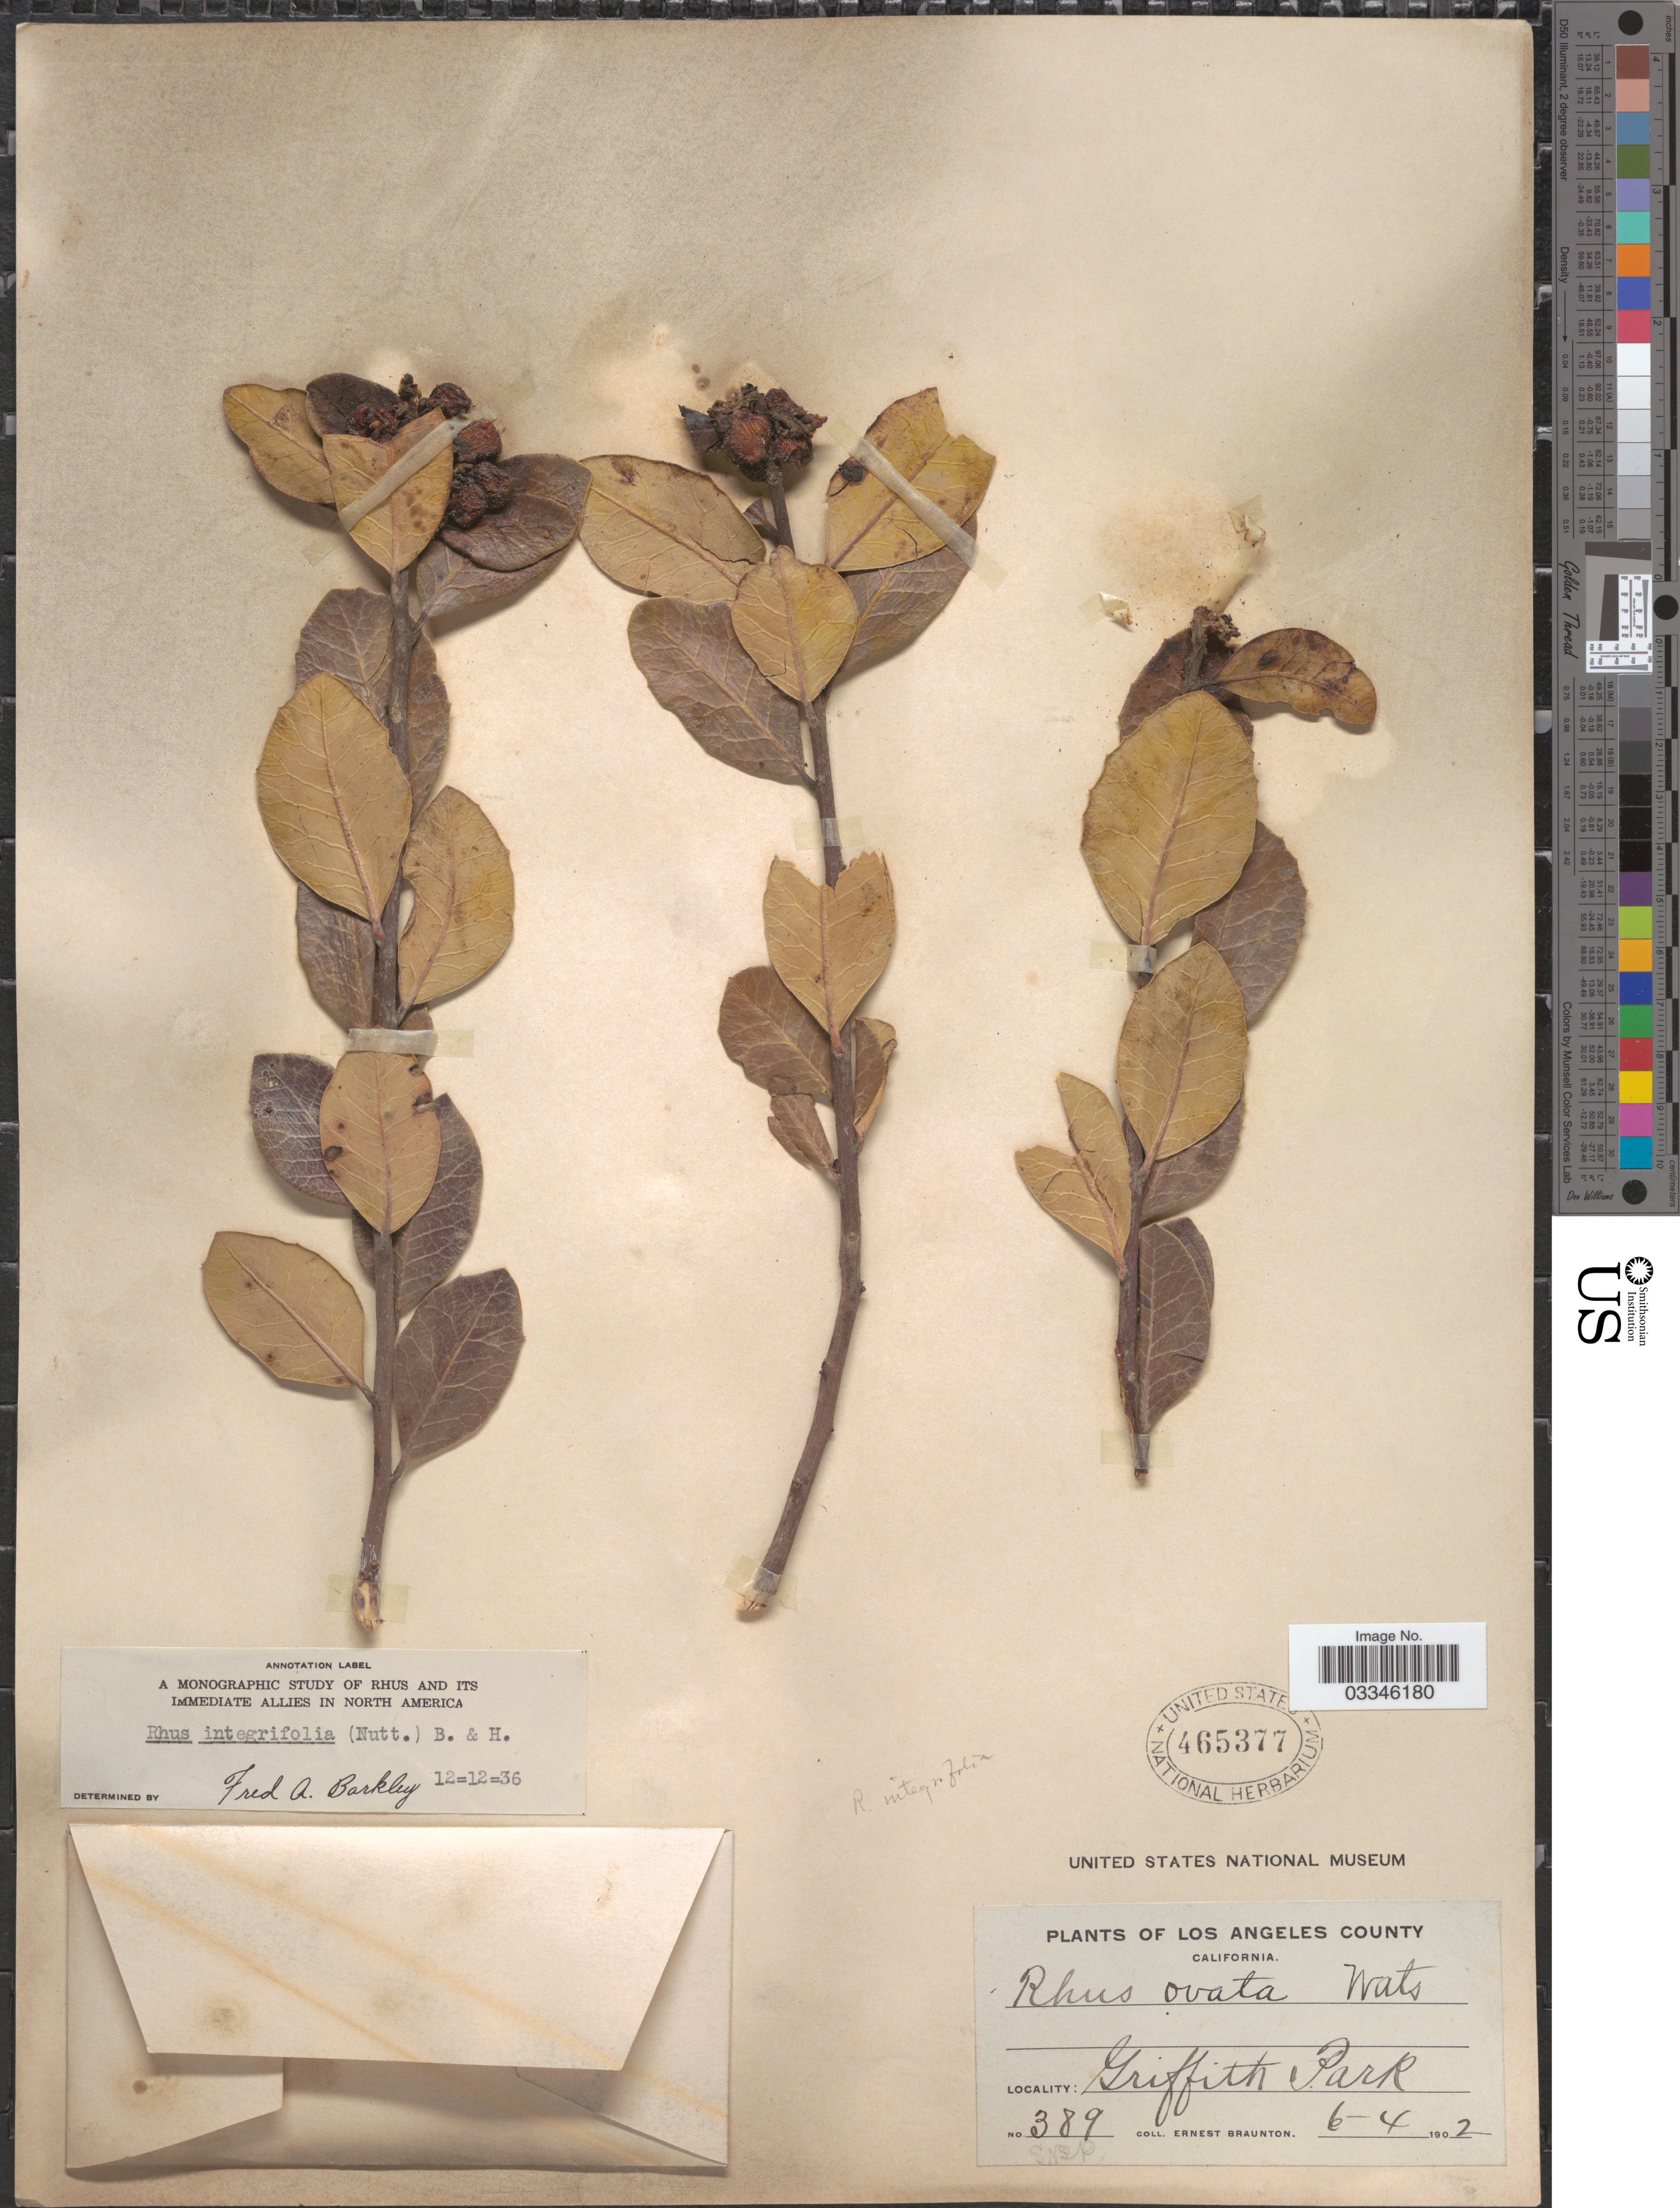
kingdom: Plantae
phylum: Tracheophyta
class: Magnoliopsida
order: Sapindales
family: Anacardiaceae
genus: Rhus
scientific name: Rhus integrifolia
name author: (Nutt.) Benth. & Hook. f. ex W.H. Brewer & S. Watson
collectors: E. Braunton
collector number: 389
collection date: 1902-06-04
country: United States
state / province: California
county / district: Los Angeles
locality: Los Angeles County. Griffith Park.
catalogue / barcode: US 465377